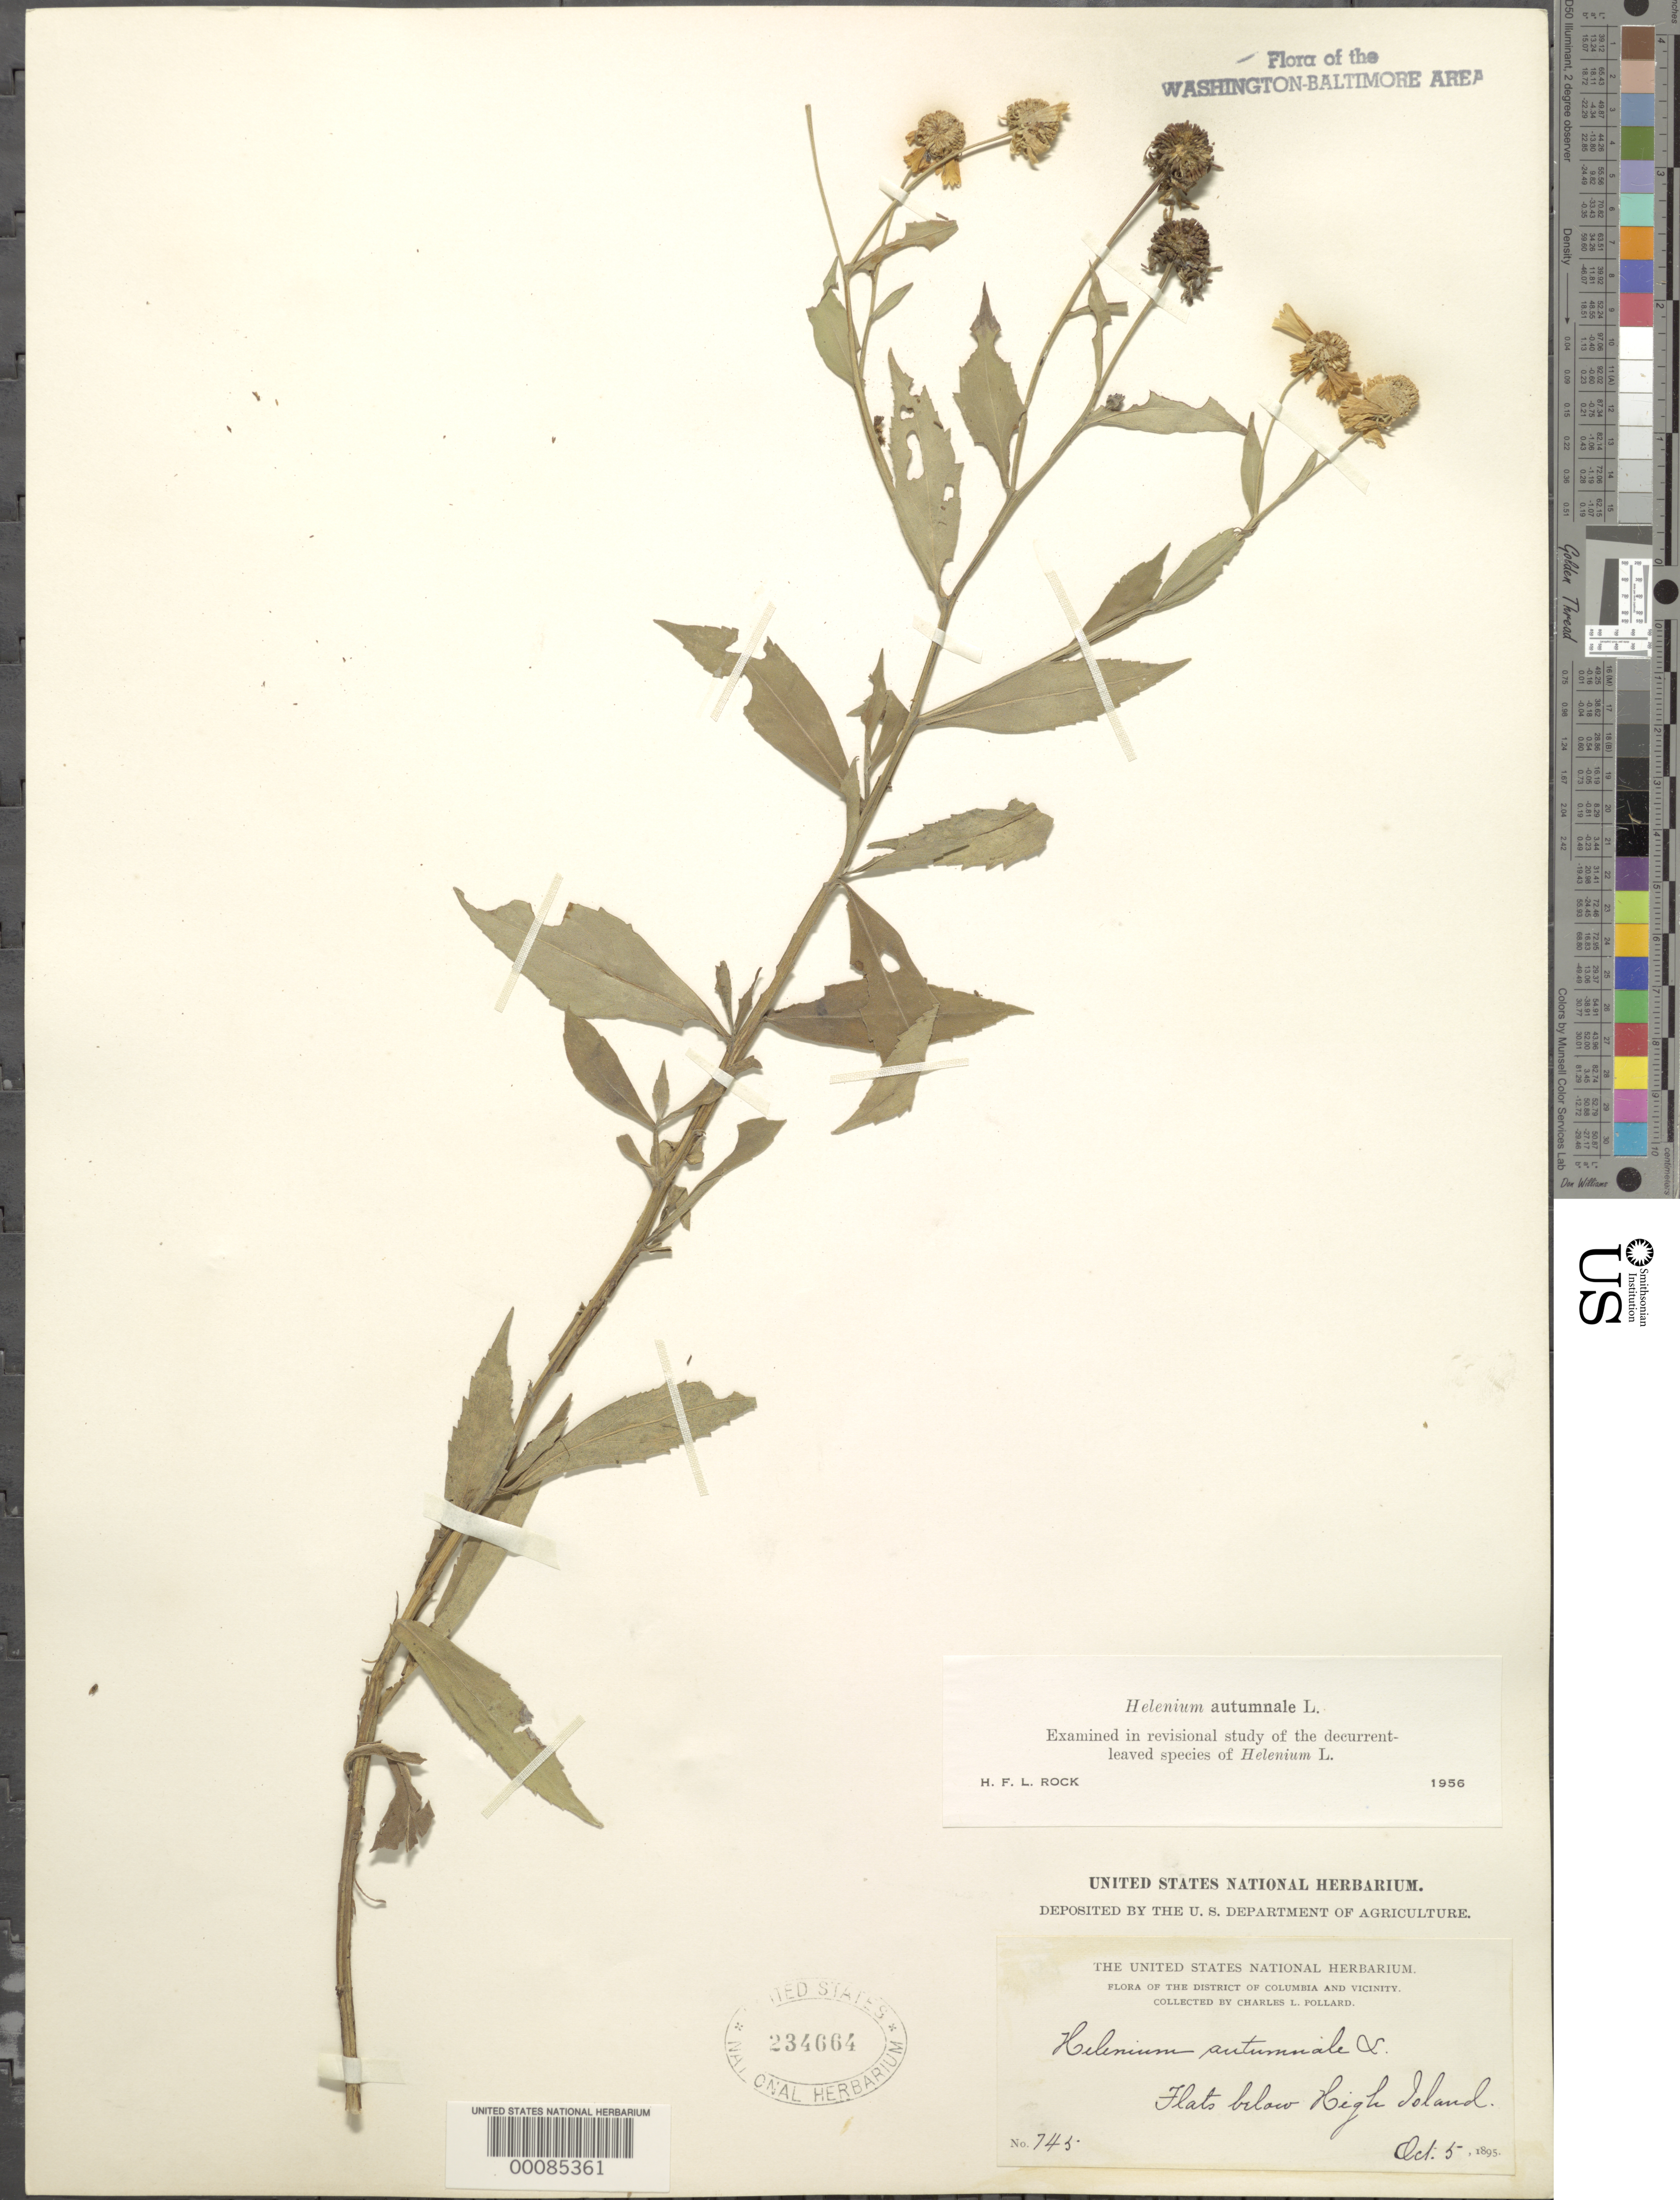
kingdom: Plantae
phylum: Tracheophyta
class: Magnoliopsida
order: Asterales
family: Asteraceae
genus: Helenium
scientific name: Helenium autumnale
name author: L.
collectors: C. L. Pollard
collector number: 745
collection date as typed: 05 Oct 1895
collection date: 1895-10-05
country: United States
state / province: Maryland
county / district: Montgomery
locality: Below High Island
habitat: Flats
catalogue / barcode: US 234664